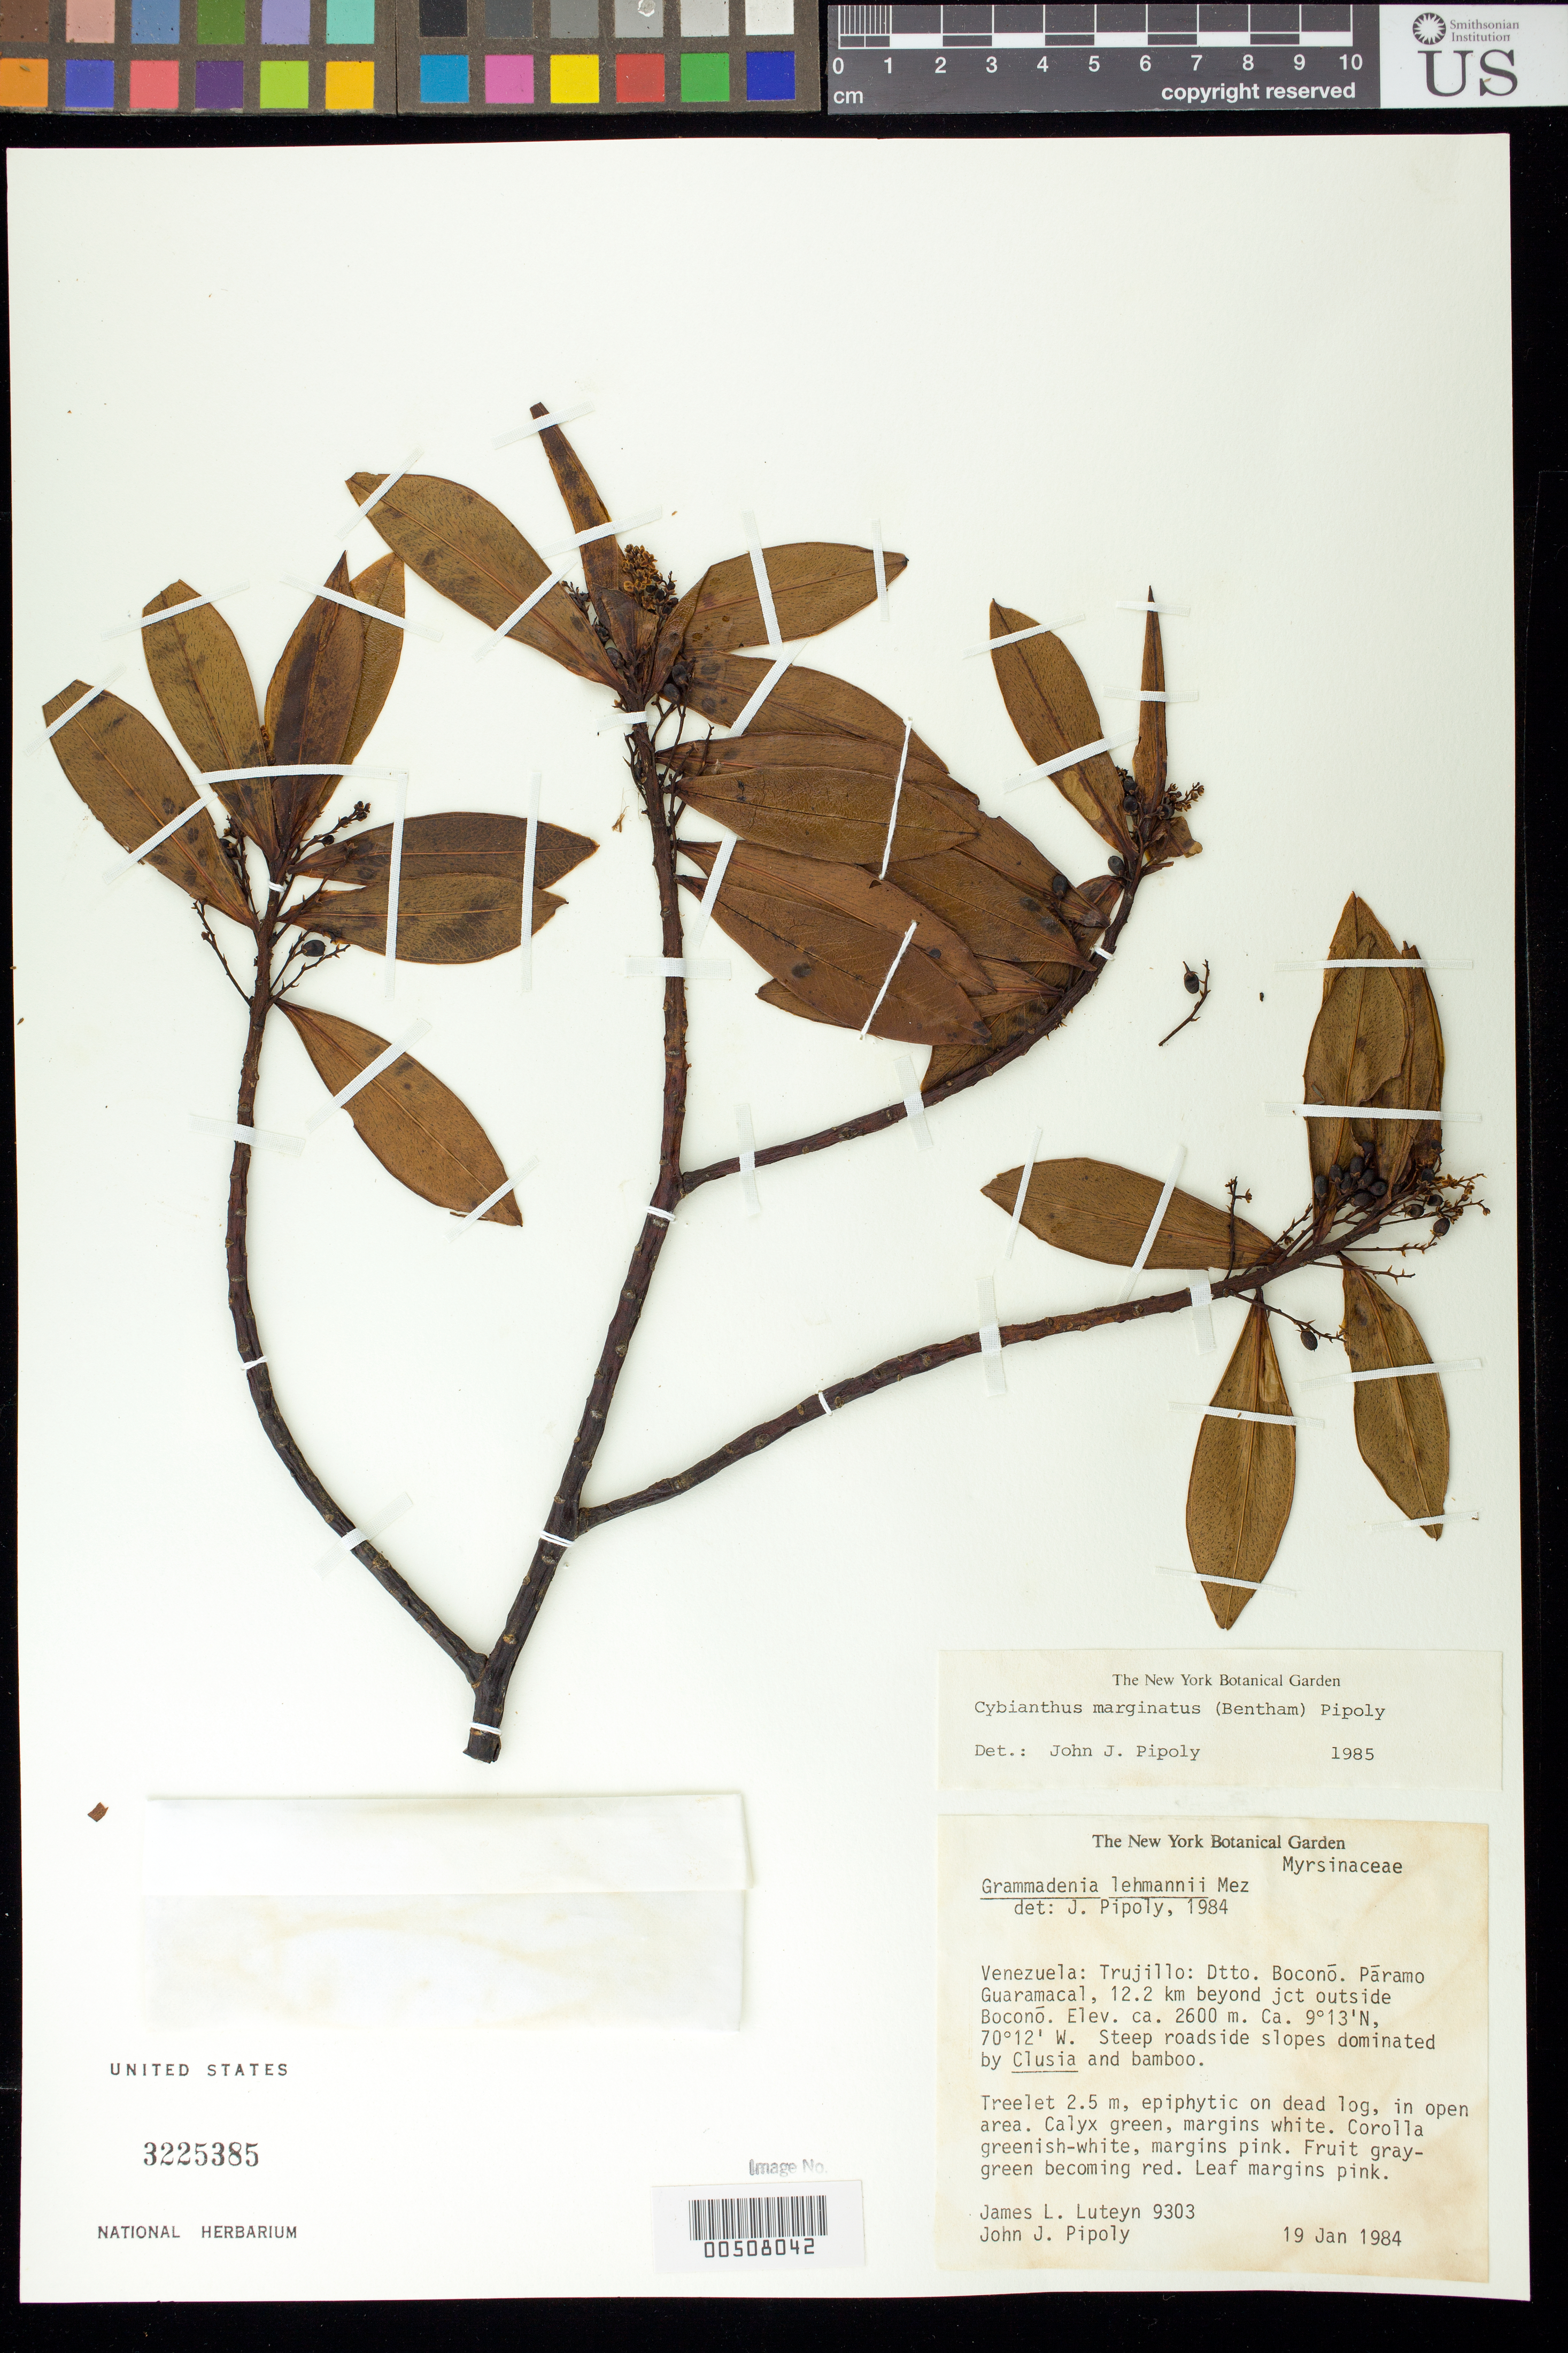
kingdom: Plantae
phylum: Tracheophyta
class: Magnoliopsida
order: Ericales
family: Primulaceae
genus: Cybianthus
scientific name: Cybianthus marginatus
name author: (Benth.) Pipoly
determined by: Pipoly, J. J., III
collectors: J. L. Luteyn & J. J. Pipoly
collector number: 9303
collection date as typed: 19 Jan 1984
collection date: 1984-01-19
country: Venezuela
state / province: Trujillo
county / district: Boconó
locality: Páramo de Guaramacal, 12.2 km beyond jct outside of Boconó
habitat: Steep roadside slopes dominated by Clusia and bamboo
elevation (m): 2600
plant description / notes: NY, US, VEN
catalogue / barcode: US 3225385